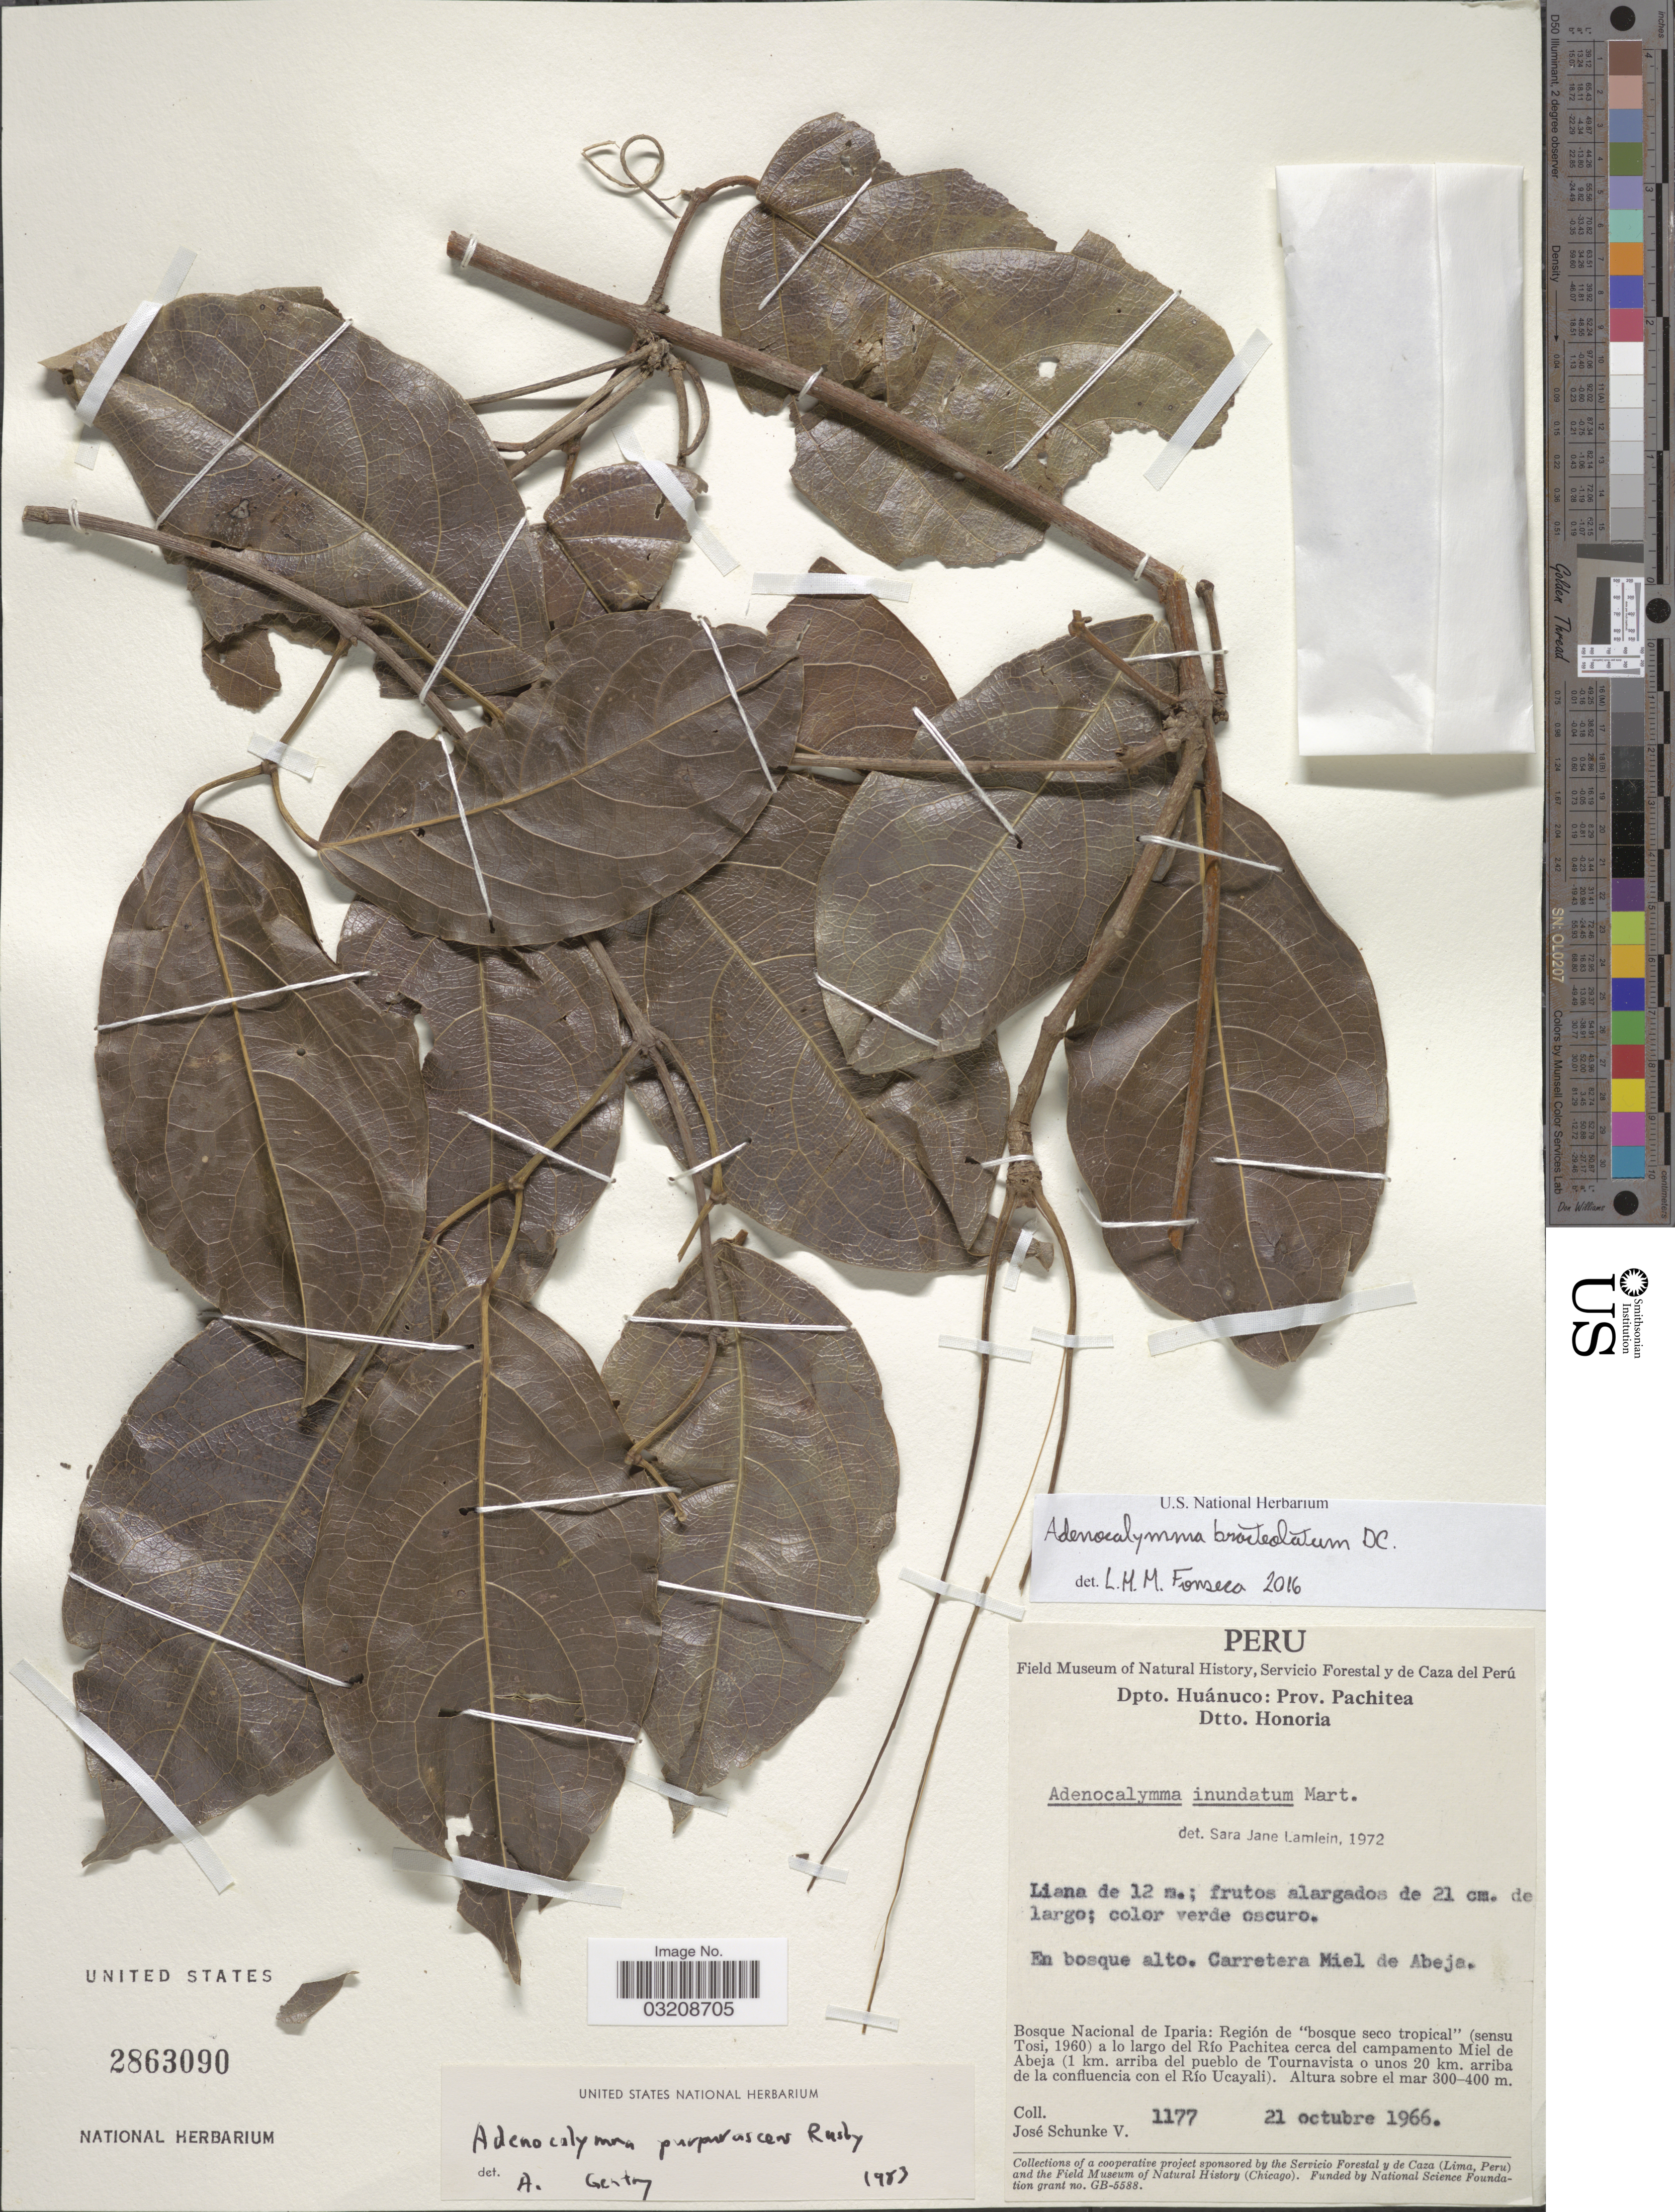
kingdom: Plantae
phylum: Tracheophyta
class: Magnoliopsida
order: Lamiales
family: Bignoniaceae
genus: Adenocalymma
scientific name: Adenocalymma bracteolatum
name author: DC.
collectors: J. Schunke Vigo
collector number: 1177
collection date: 1966-10-21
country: Peru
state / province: Huánuco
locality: Dpto. Huánuco: Prov. Pachitea. Dtto. Honoria. En bosque alto. Carretera Miel de Abeja. Bosque Nacional de Iparia: Región de "bosque seco tropical" (sensu Tosi, 1960) a lo largo del Río Pachitea cerca del campamento Miel de Abeja (1 km. arriba del pueblo de Tournavista o unos 20 km. arriba de la confluencia con el Río Ucayali).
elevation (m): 300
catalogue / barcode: US 2863090